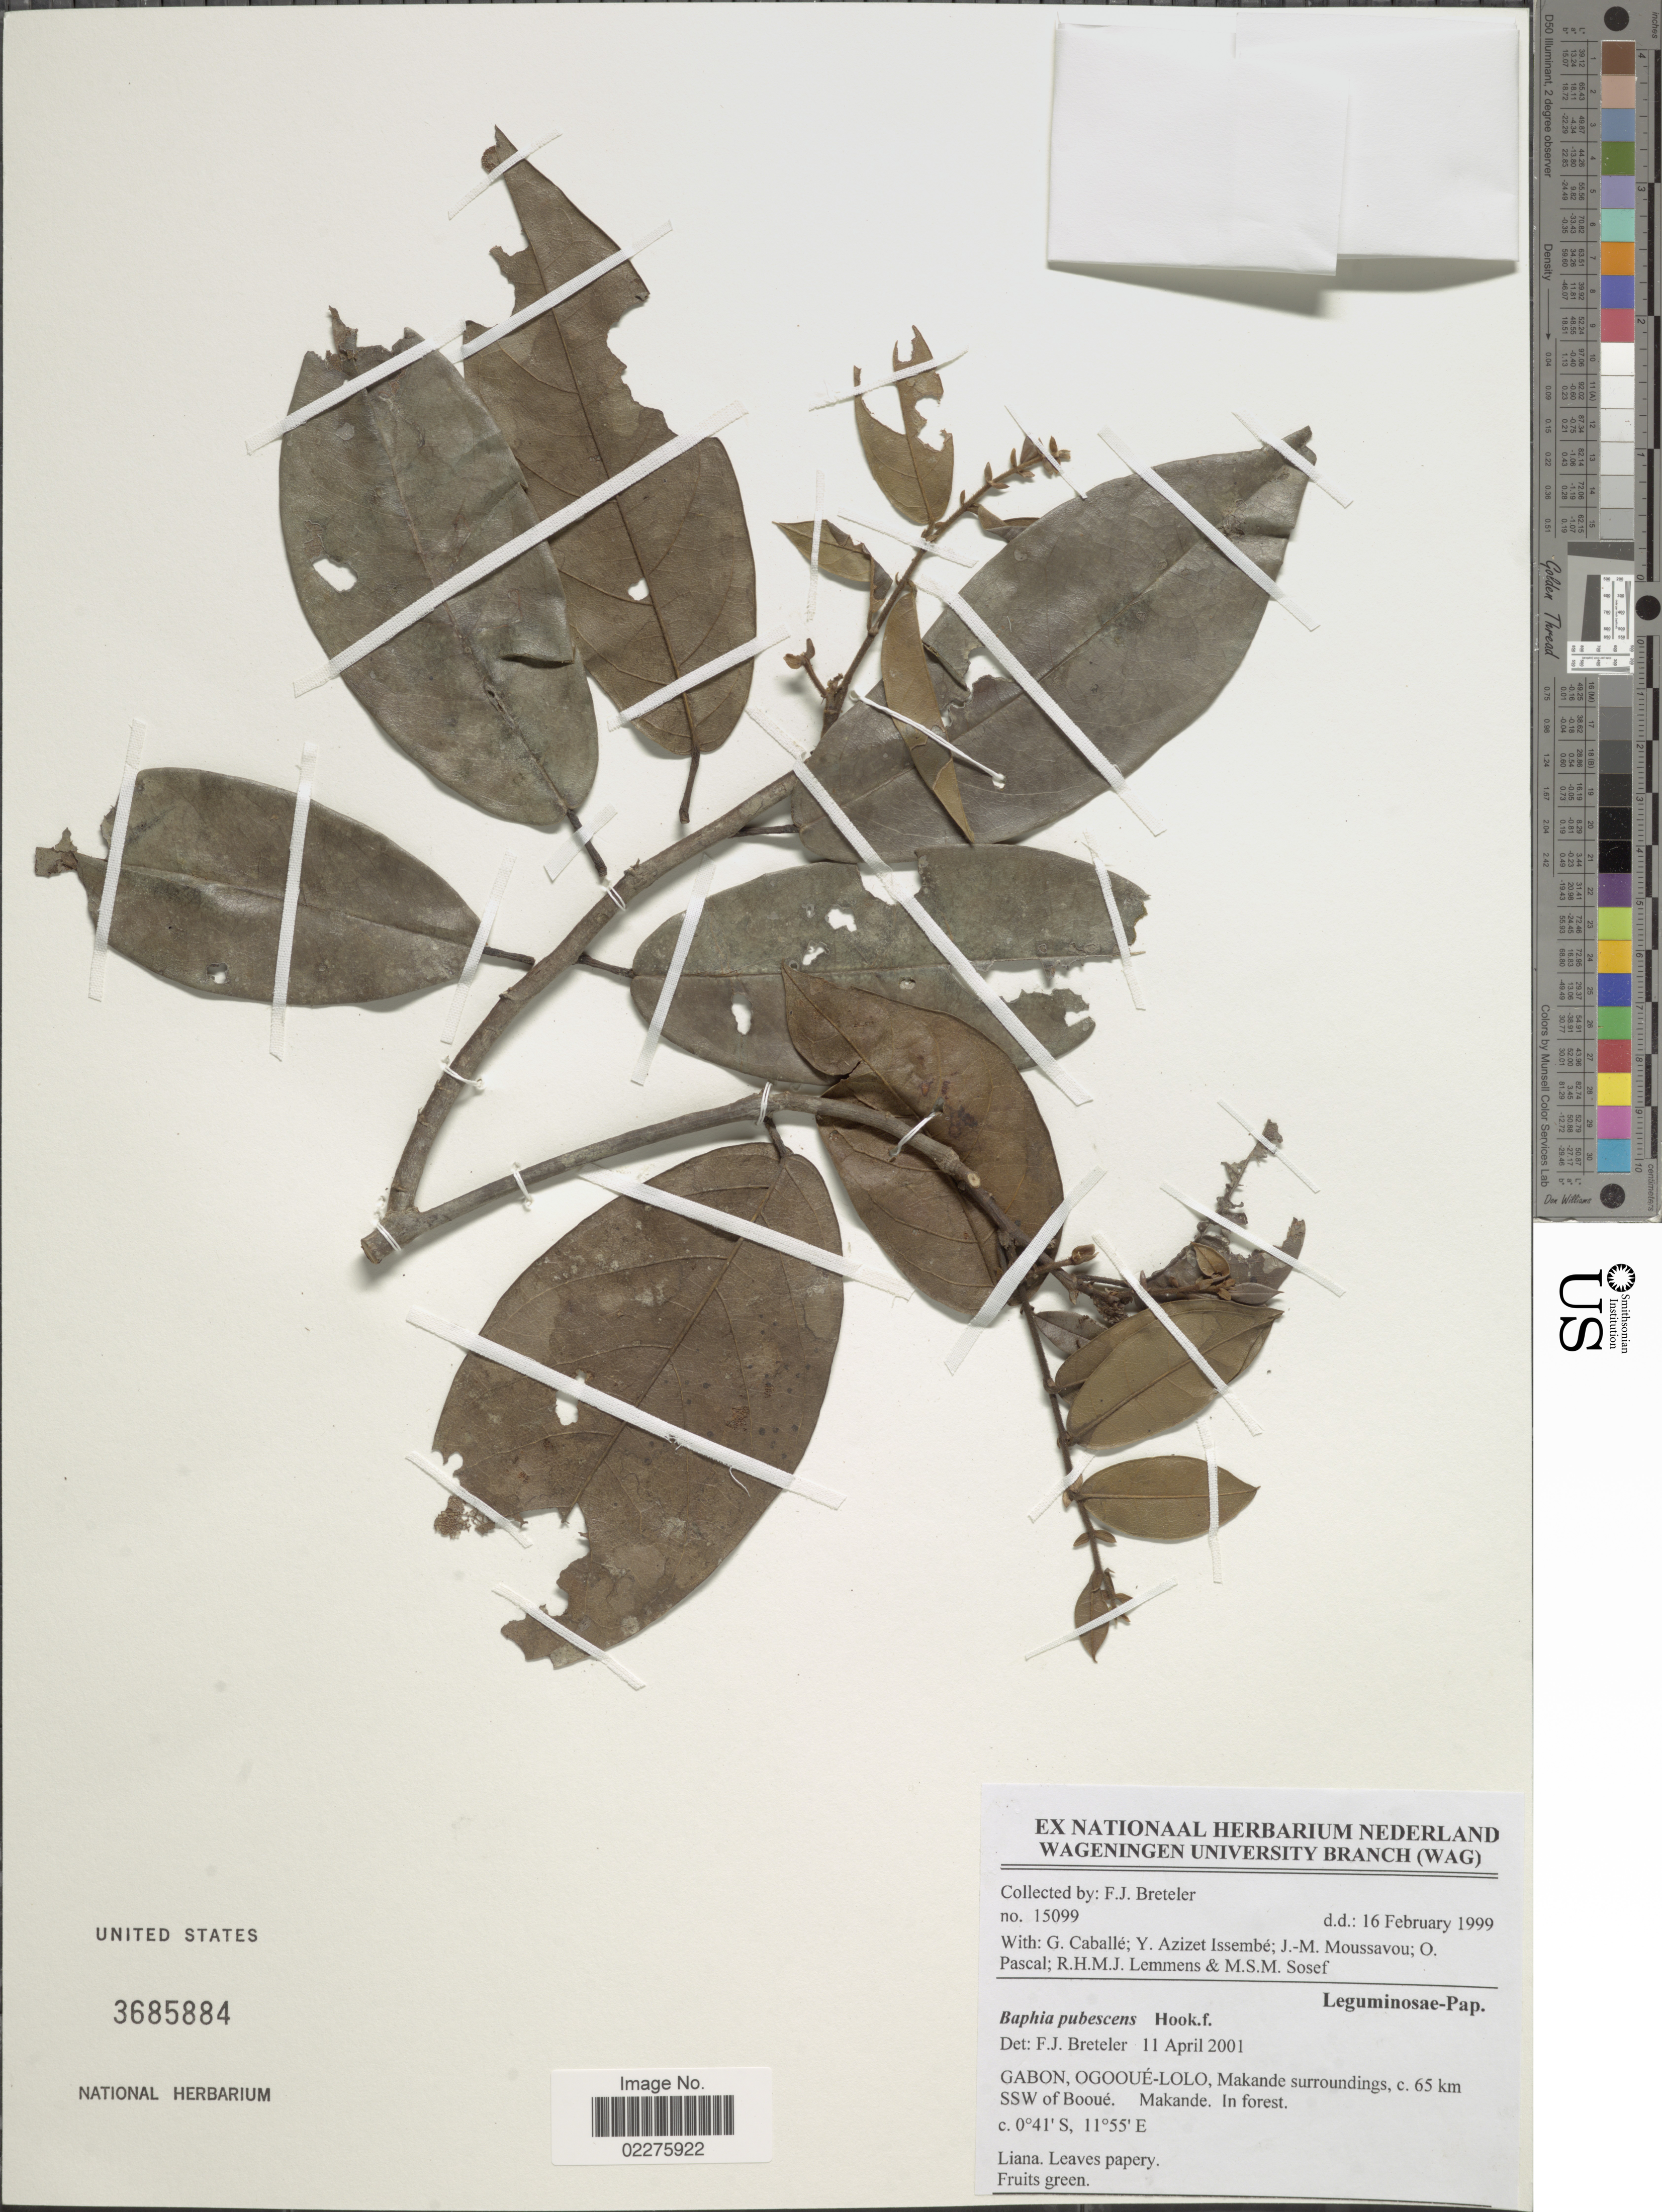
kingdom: Plantae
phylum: Tracheophyta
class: Magnoliopsida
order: Fabales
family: Fabaceae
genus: Baphia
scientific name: Baphia pubescens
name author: Hook. f.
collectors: F. J. Breteler, G. Caballé, Y. Issembe, J. Moussavou & et al.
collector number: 15099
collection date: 1999-02-16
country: Gabon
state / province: Ogooue-Lolo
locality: Makande surroundings, c. 65 km SSW of Booue, Makande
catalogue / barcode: US 3685884